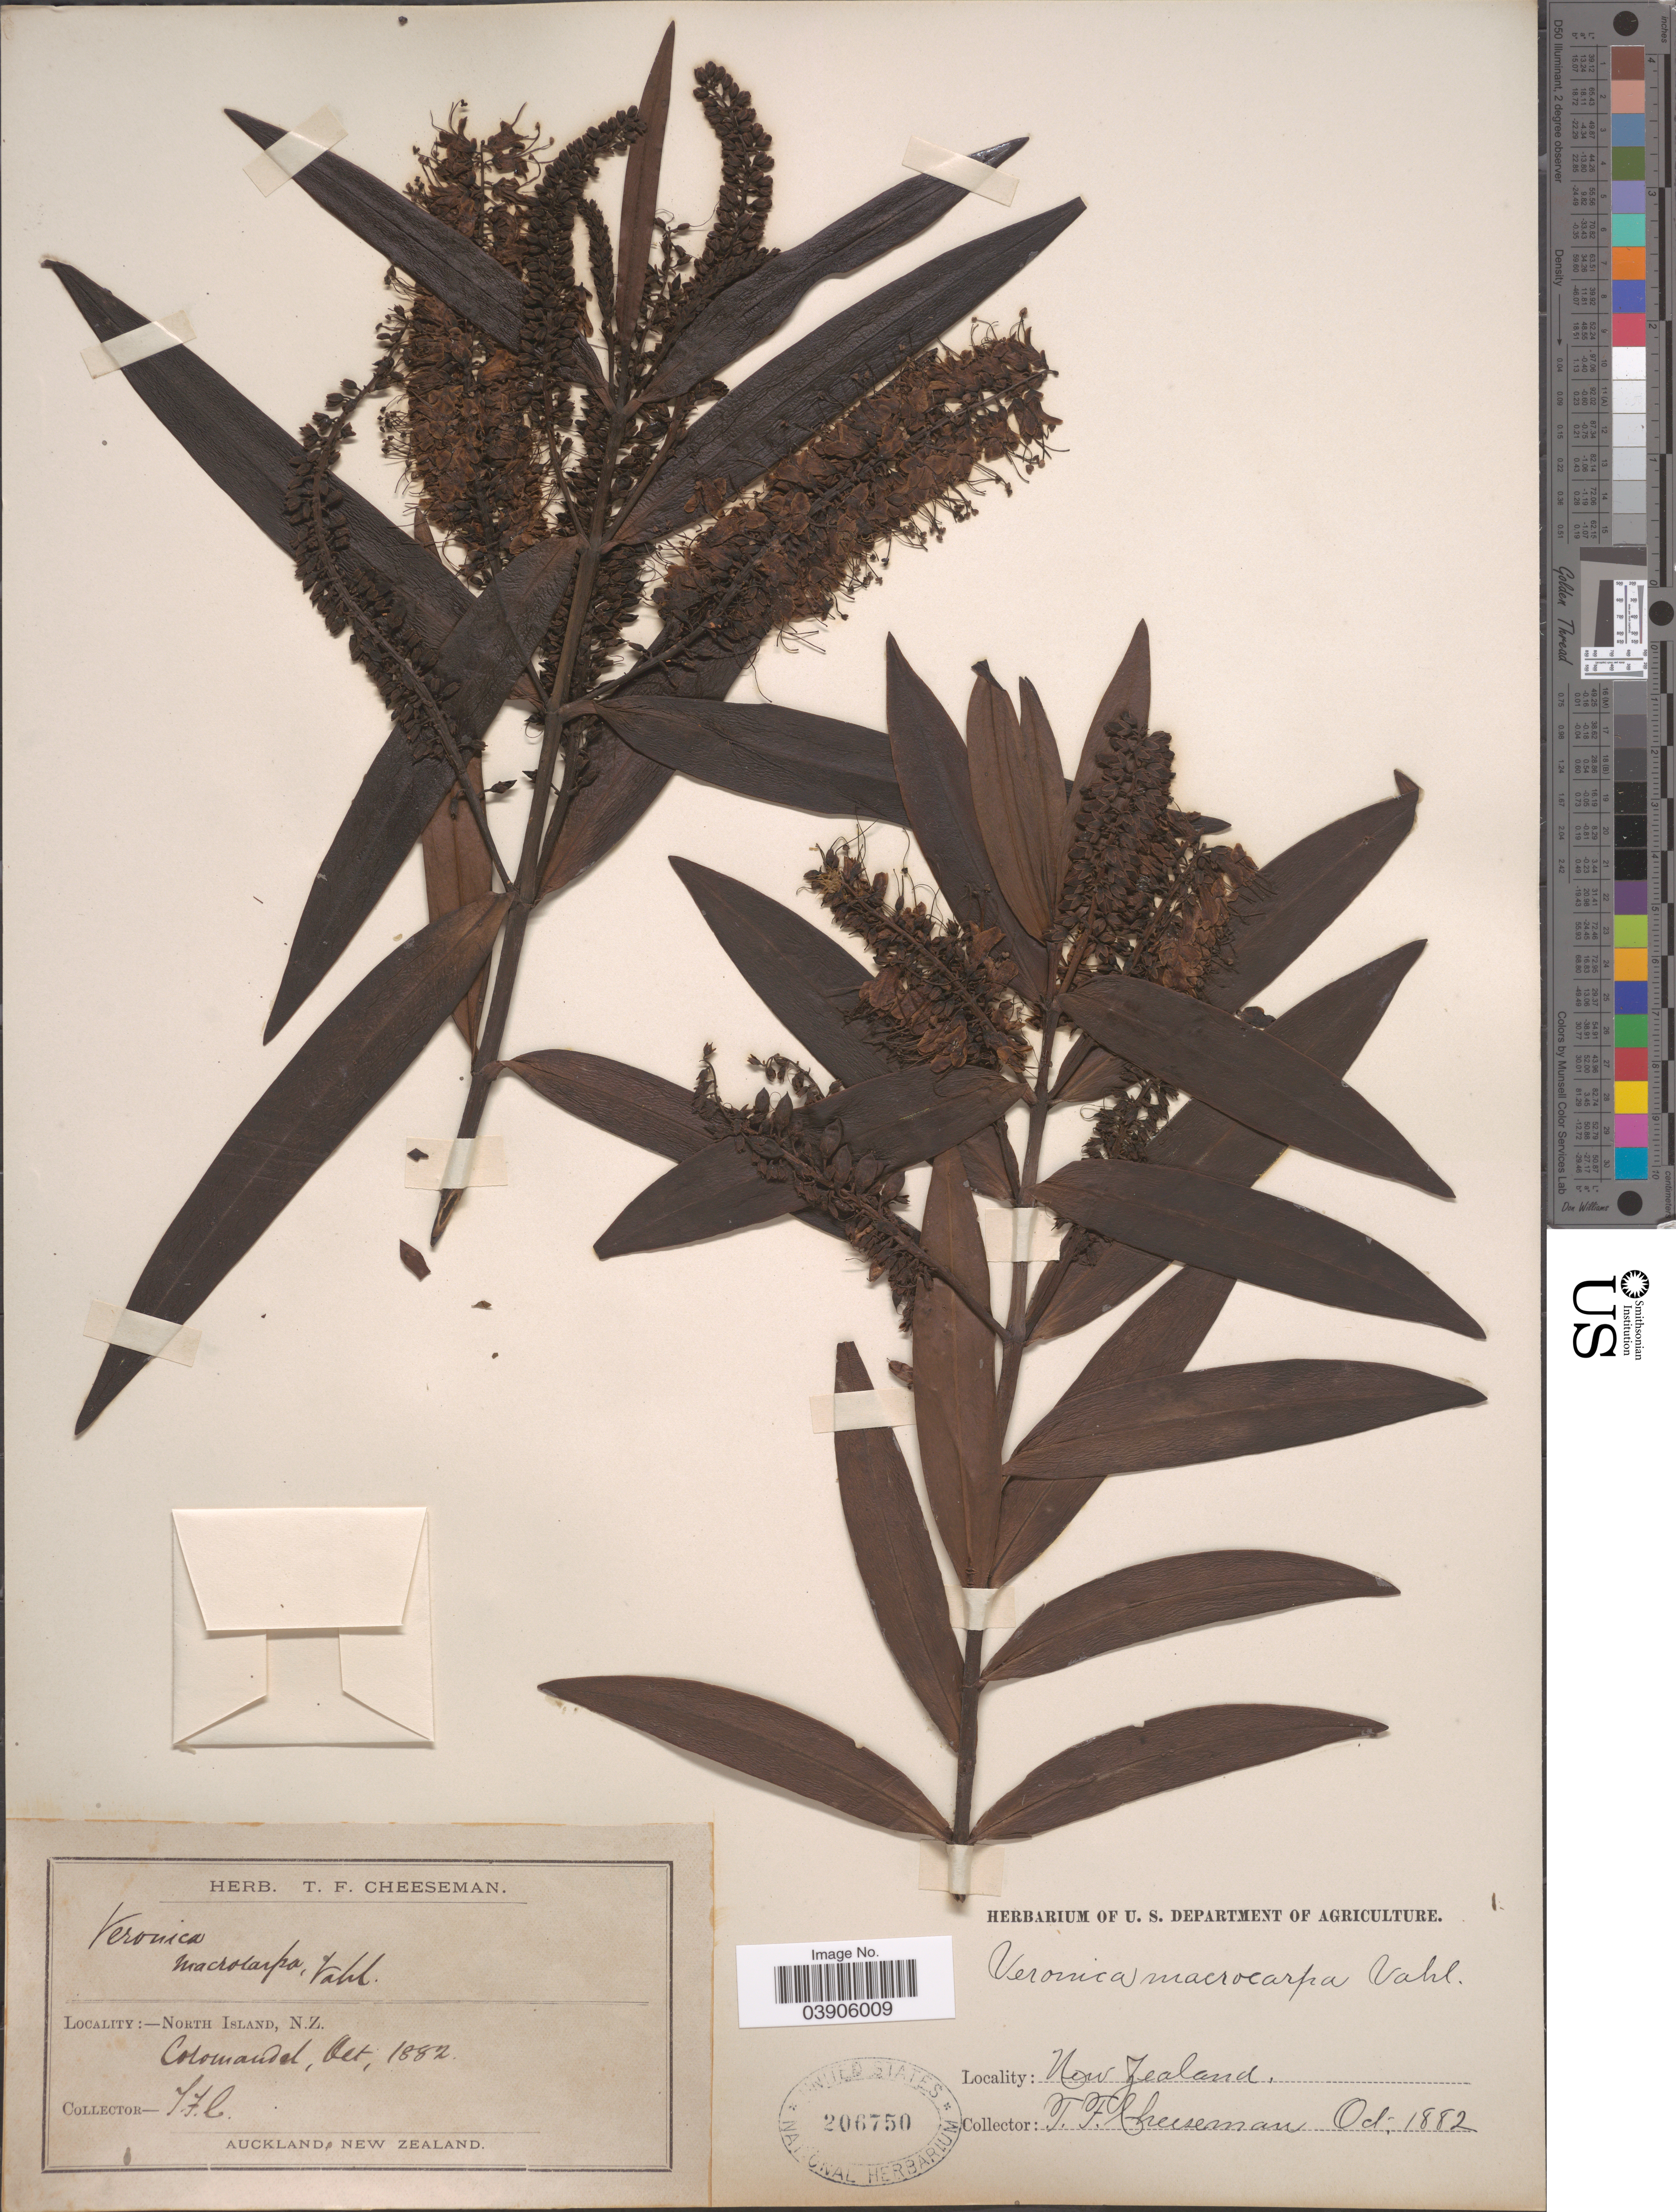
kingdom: Plantae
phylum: Tracheophyta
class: Magnoliopsida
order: Lamiales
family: Plantaginaceae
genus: Hebe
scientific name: Hebe macrocarpa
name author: (Vahl) Cockayne & Allan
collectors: T. F. Cheeseman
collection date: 1882-10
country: New Zealand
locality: North Island. Coromandel.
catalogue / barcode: US 206750